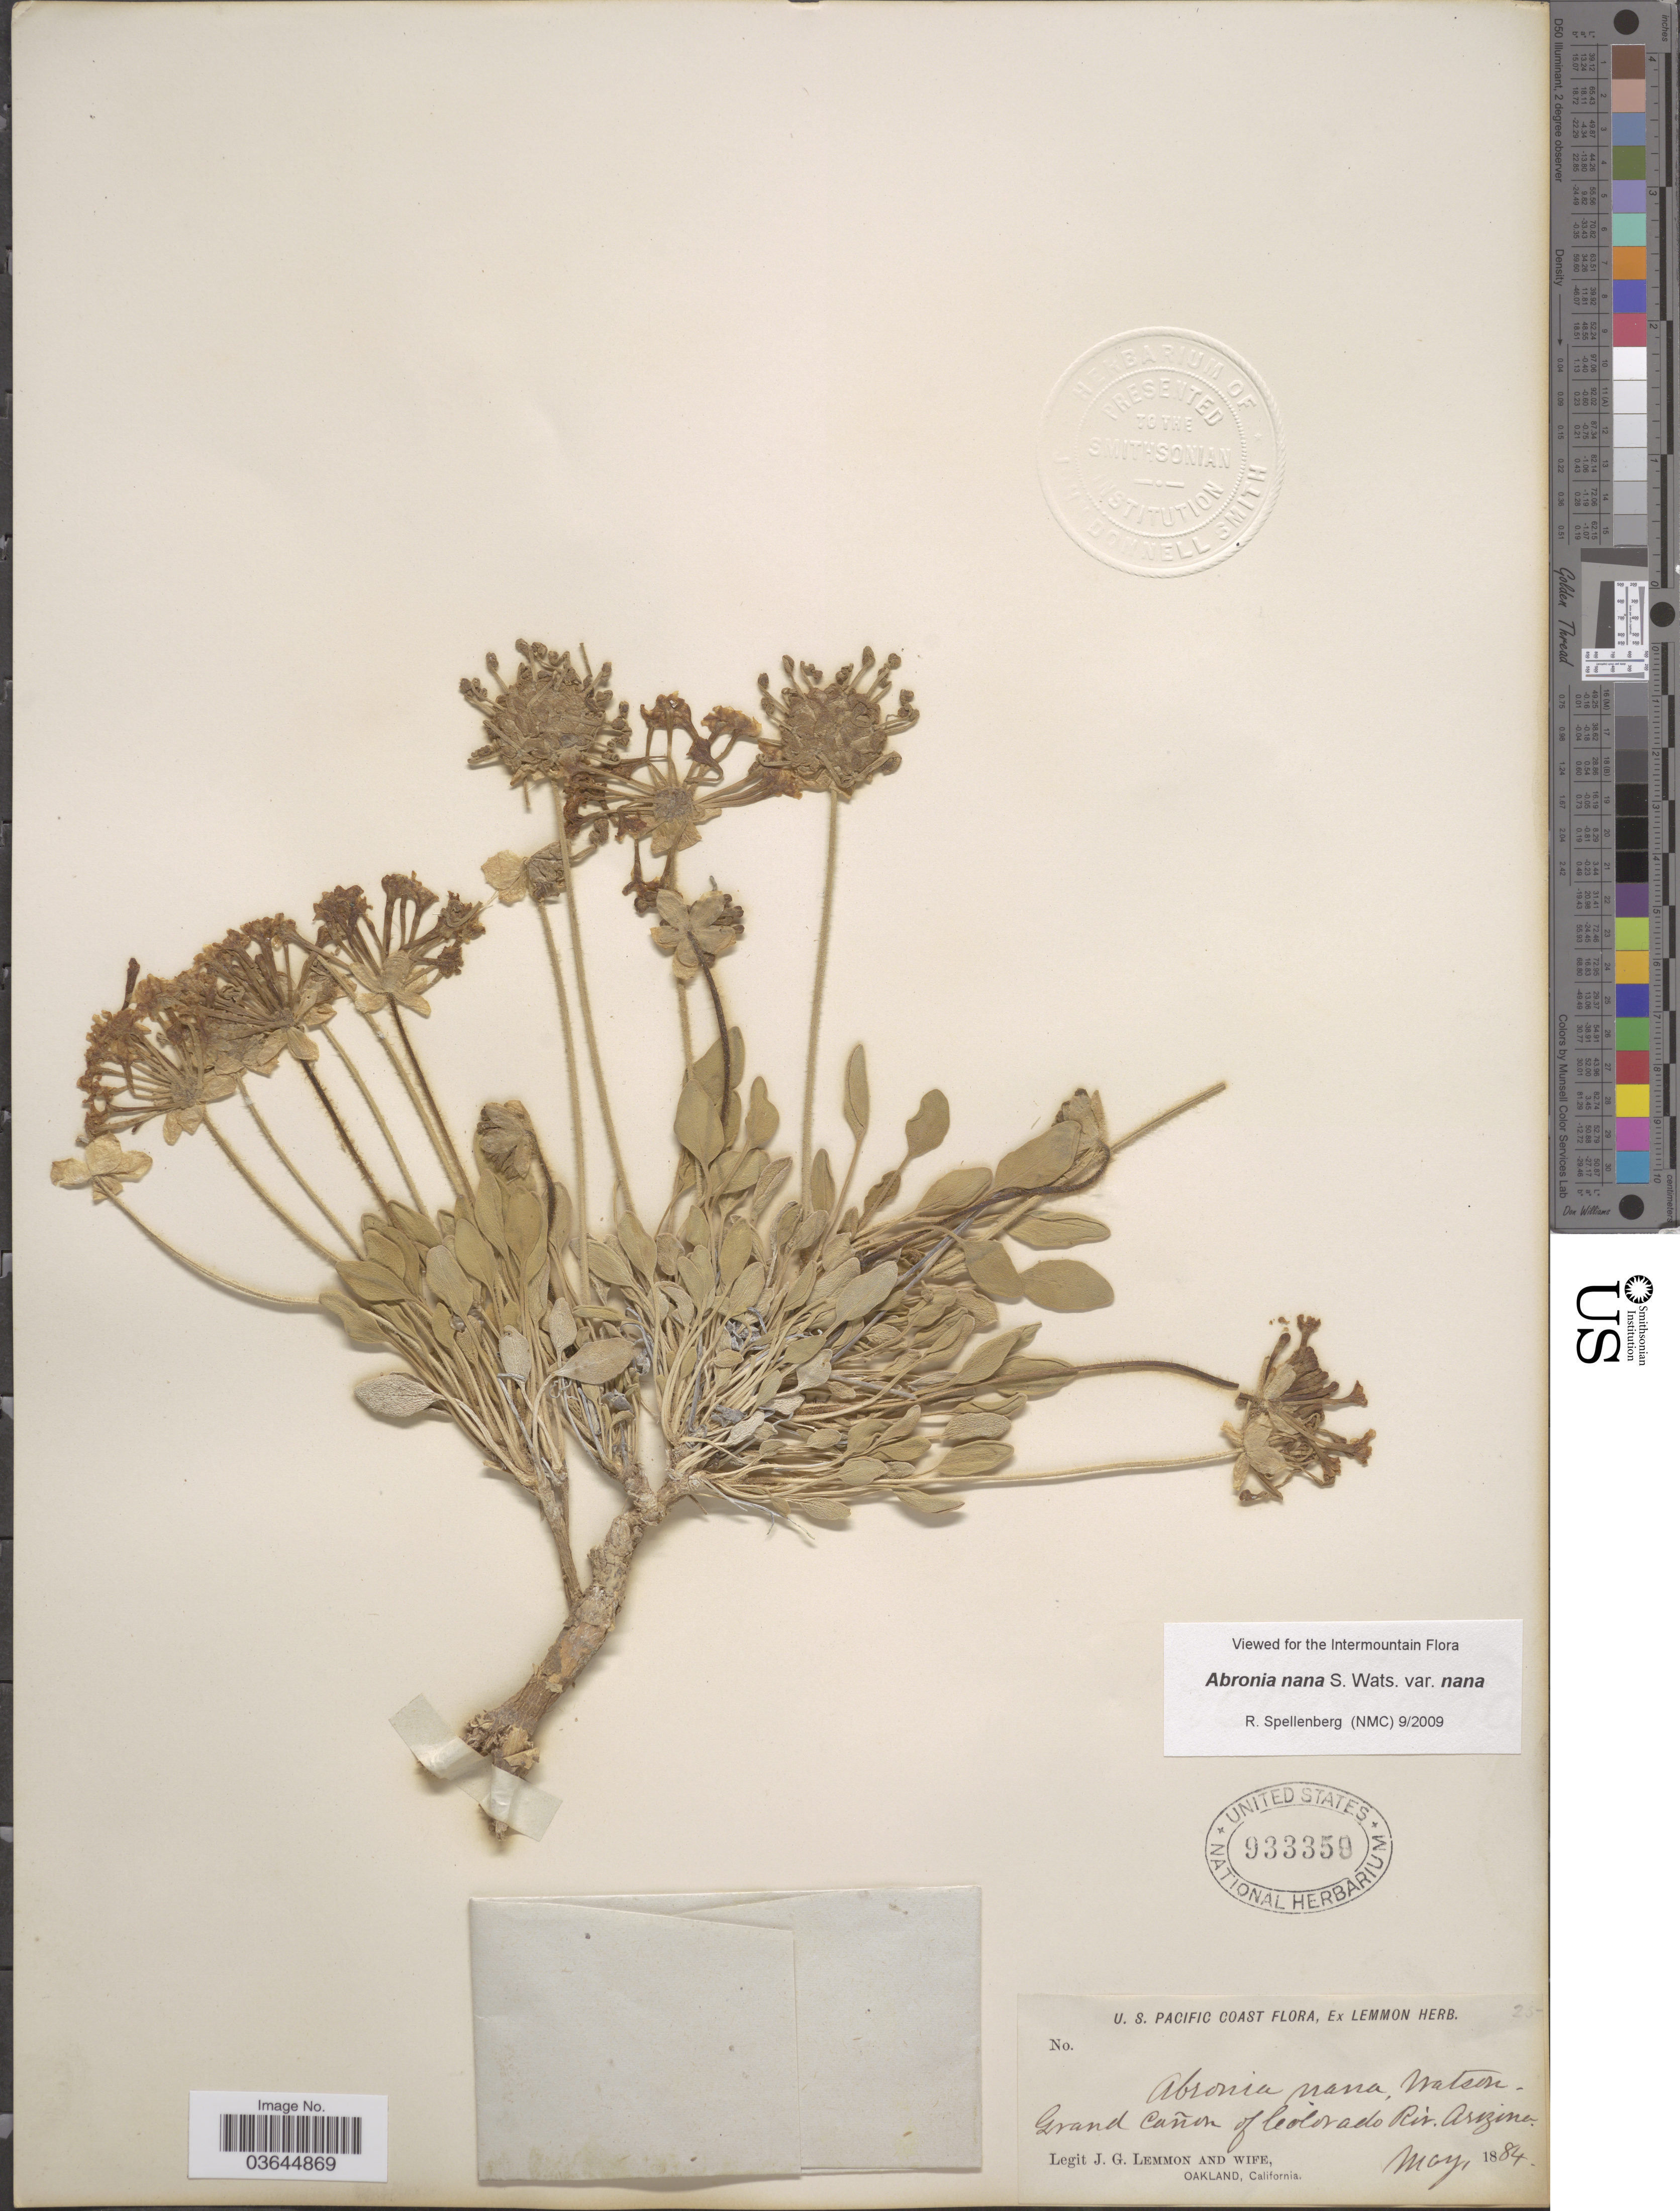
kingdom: Plantae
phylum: Tracheophyta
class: Magnoliopsida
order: Caryophyllales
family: Nyctaginaceae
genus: Abronia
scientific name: Abronia nana var. nana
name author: S. Watson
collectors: J. Lemmon & Mrs. J. G. Lemmon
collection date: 1884-05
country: United States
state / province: Arizona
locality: U.S. Pacific Coast. Grand Cañon of Colorado Riv.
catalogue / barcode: US 933359